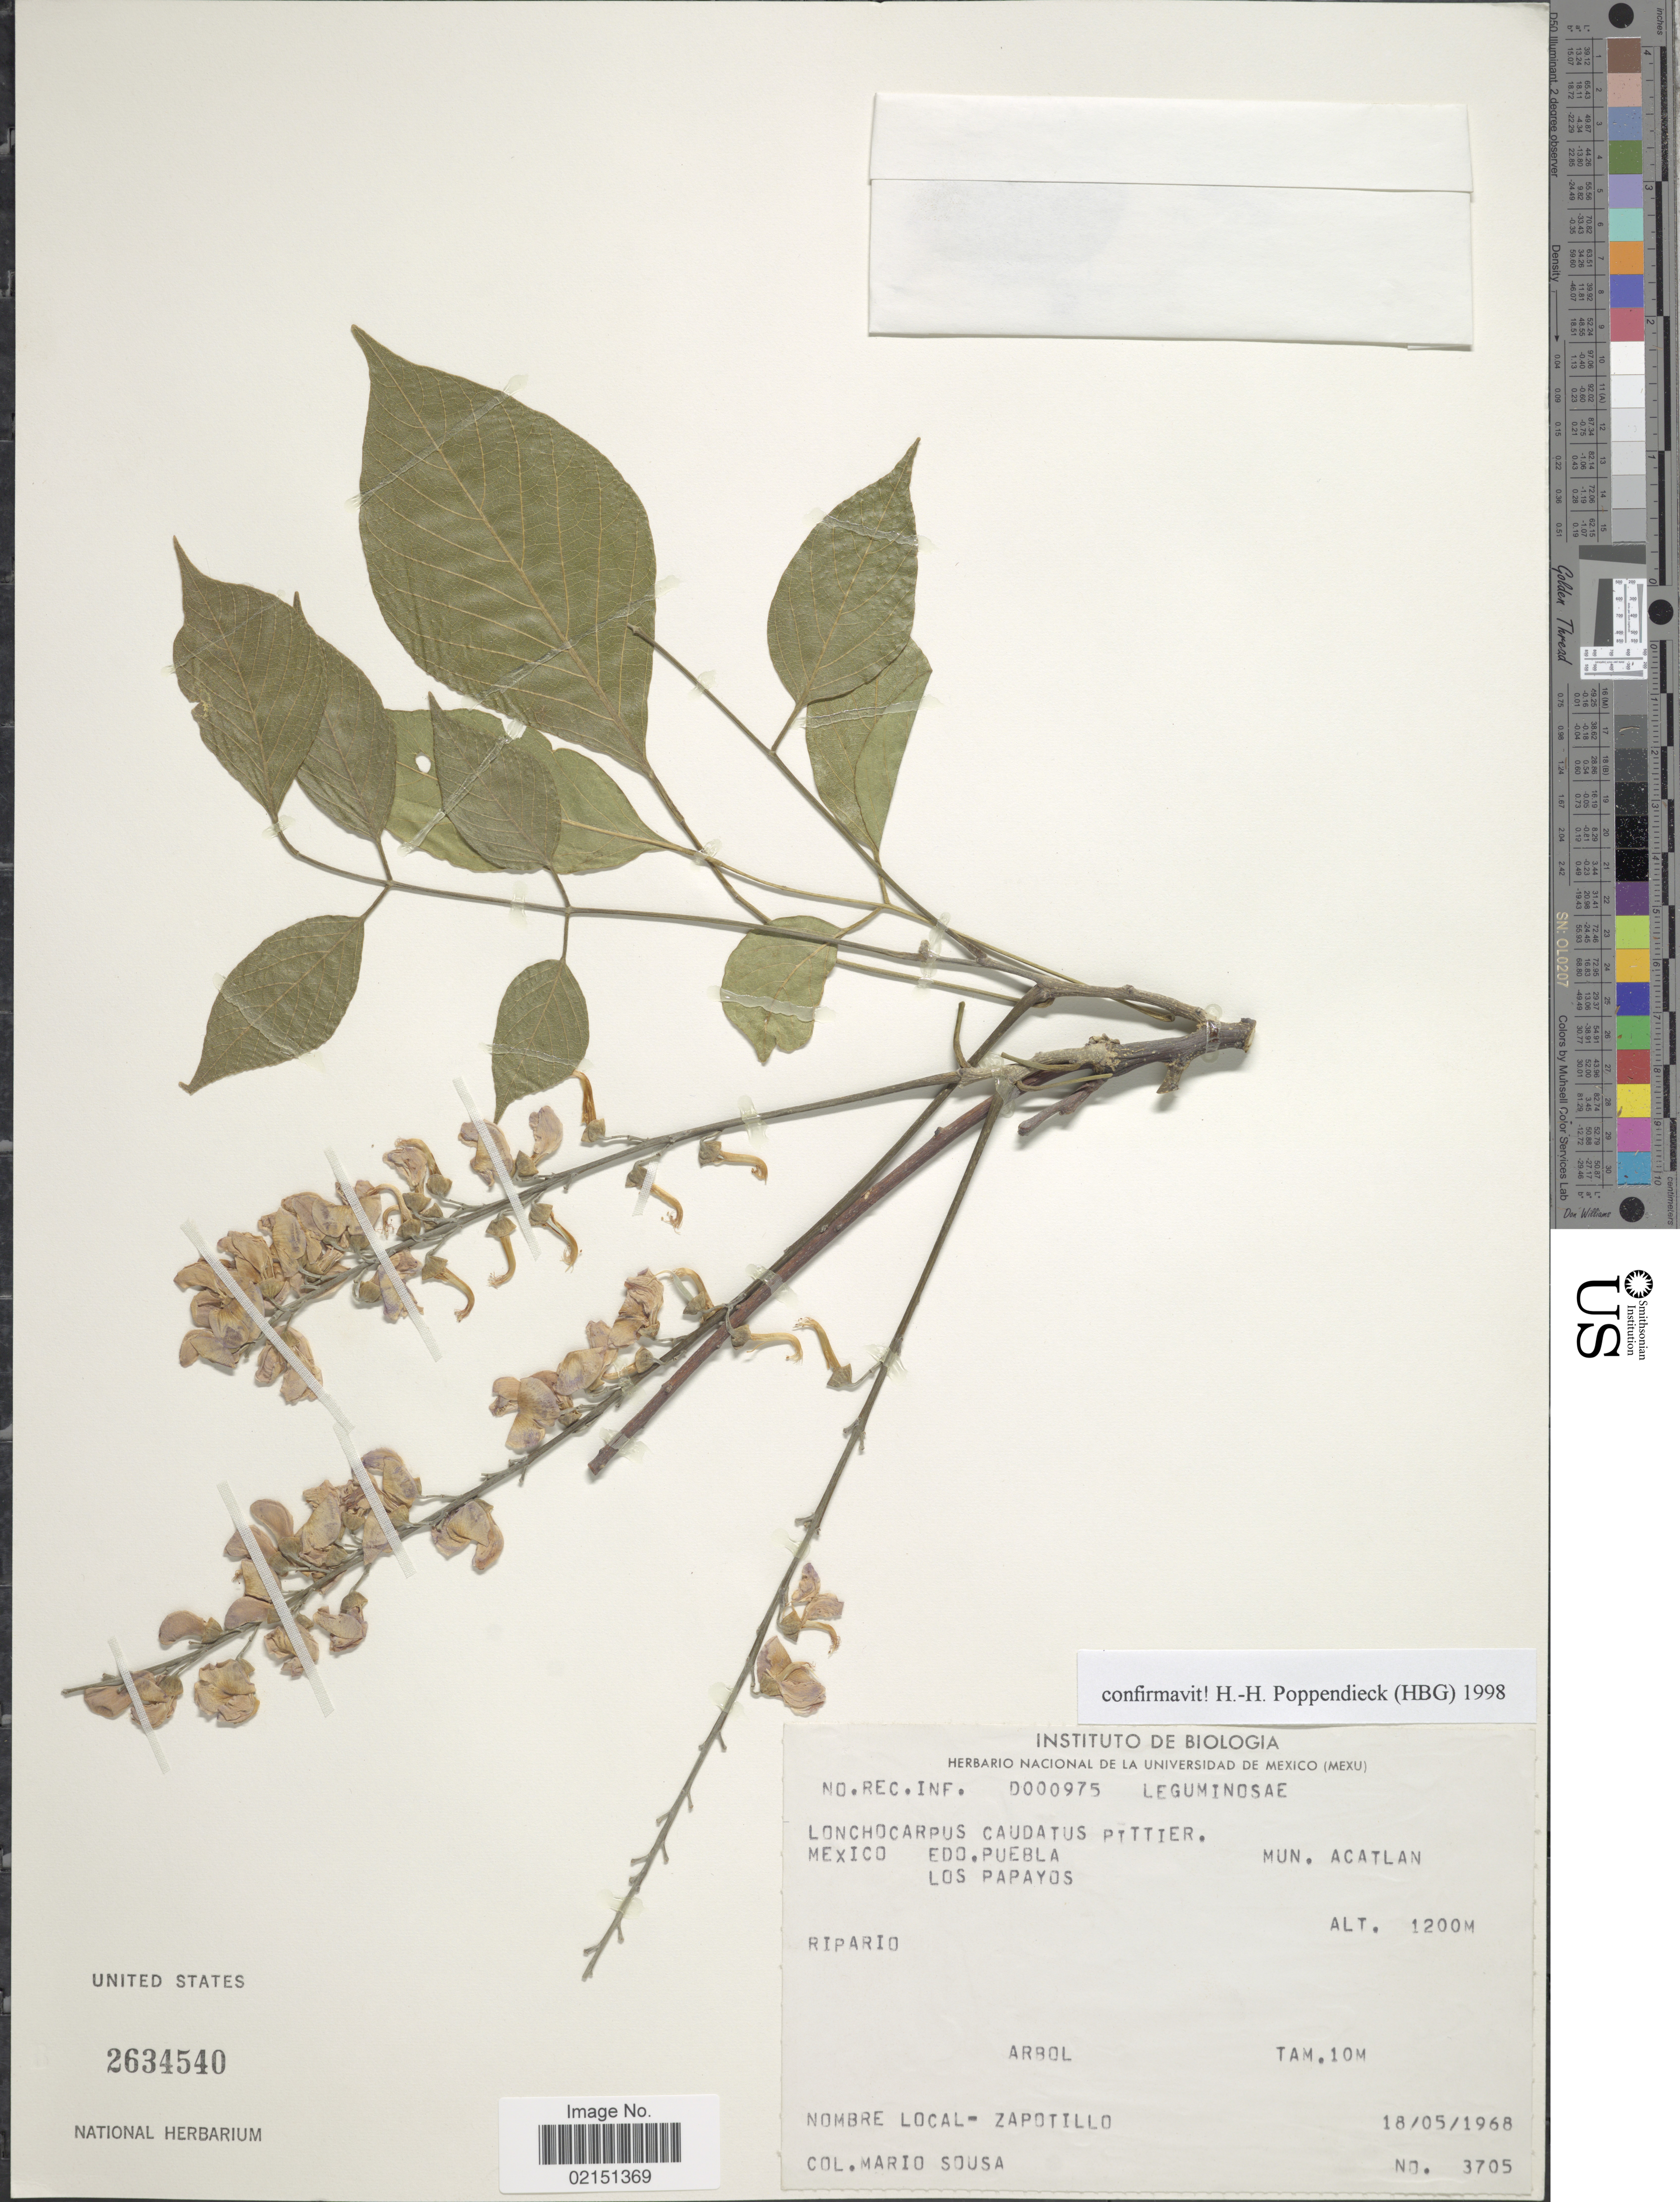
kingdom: Plantae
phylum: Tracheophyta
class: Magnoliopsida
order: Fabales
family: Fabaceae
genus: Lonchocarpus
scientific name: Lonchocarpus caudatus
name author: Pittier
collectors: M. Sousa S.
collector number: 3705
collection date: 1968-05-18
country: Mexico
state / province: Puebla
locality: Edo. Pueblam Mun. Acatlan, Los Papayos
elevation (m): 1200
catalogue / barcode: US 2634540